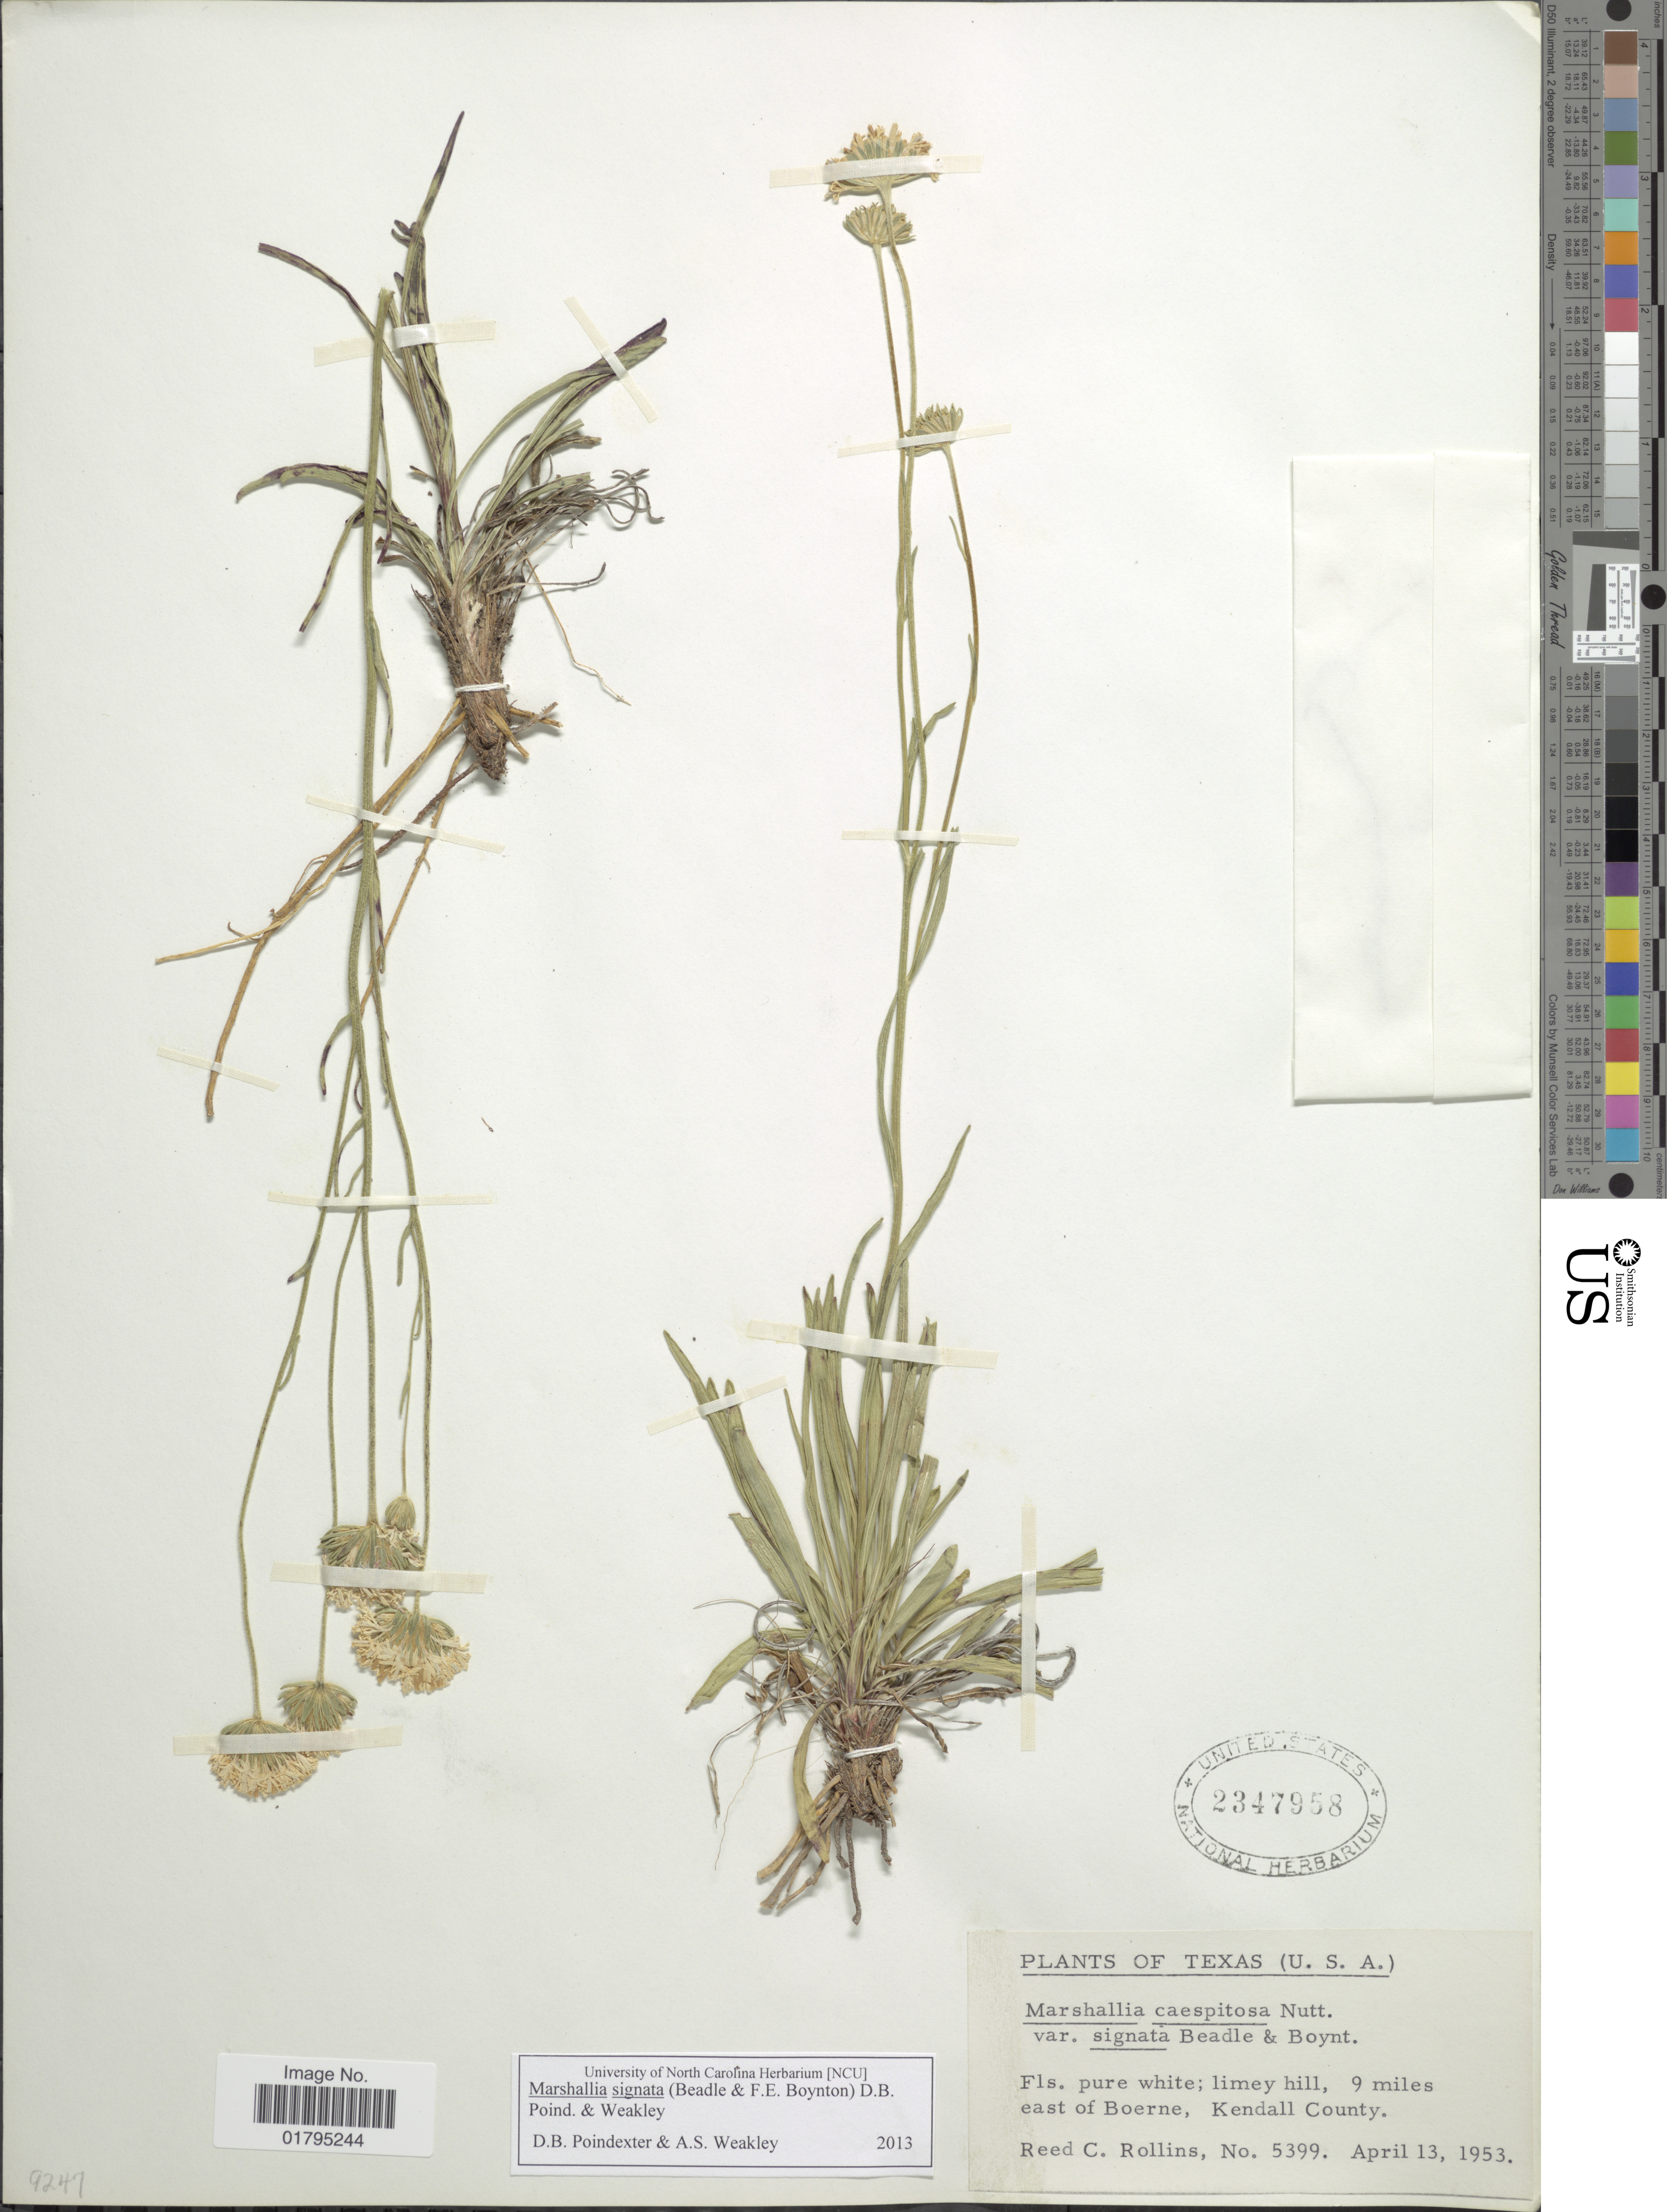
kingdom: Plantae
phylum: Tracheophyta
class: Magnoliopsida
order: Asterales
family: Asteraceae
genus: Marshallia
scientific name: Marshallia caespitosa var. signata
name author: Beadle & F.E. Boynton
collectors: R. C. Rollins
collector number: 5399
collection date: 1953-04-13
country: United States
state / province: Texas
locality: Texas (U.S.A.). 9 miles east of Boerne, Kendall County.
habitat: limey hill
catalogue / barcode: US 2347958